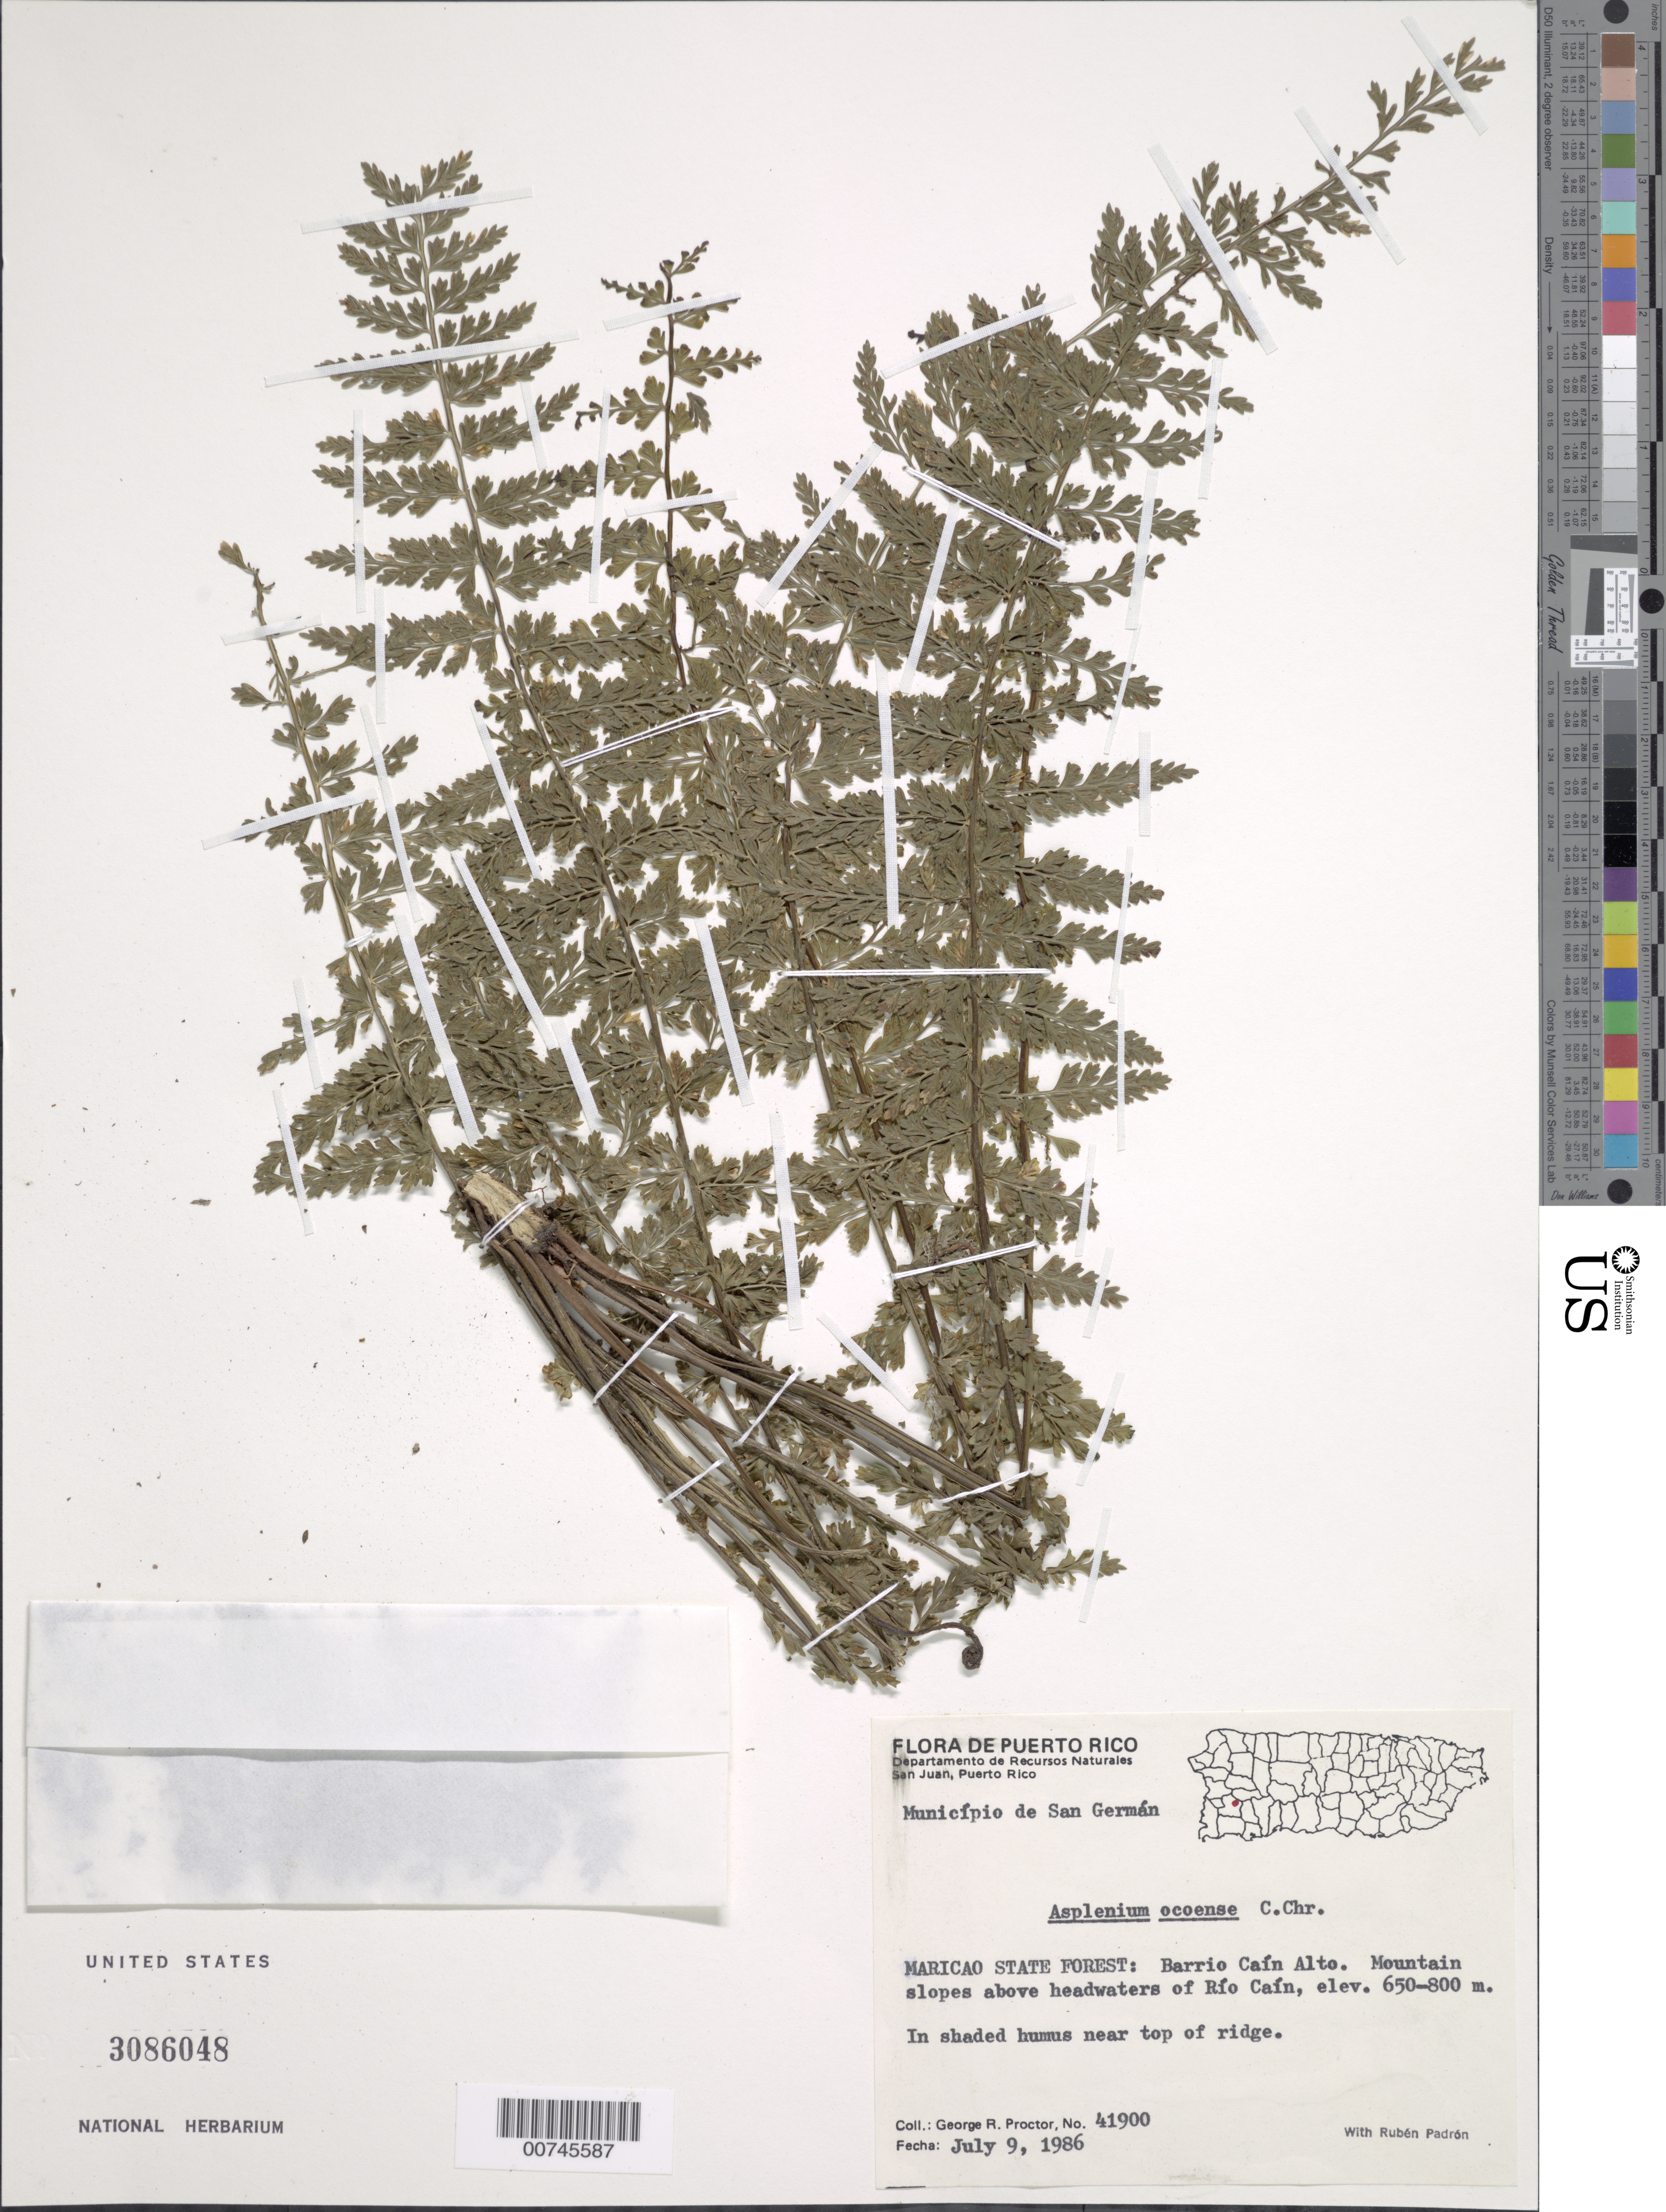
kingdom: Plantae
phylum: Tracheophyta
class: Polypodiopsida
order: Polypodiales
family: Aspleniaceae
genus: Asplenium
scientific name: Asplenium ocoense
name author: C. Chr.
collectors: G. R. Proctor & R. Padrón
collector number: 41900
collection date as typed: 09 Jul 1986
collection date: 1986-07-09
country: Puerto Rico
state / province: San Germán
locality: Maricao State Forest: Barrio Caín Alto. Mountain slopes above headwaters of Río Caín, Municipio de San Germán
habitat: In shaded humus near top of ridge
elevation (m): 650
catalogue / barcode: US 3086048